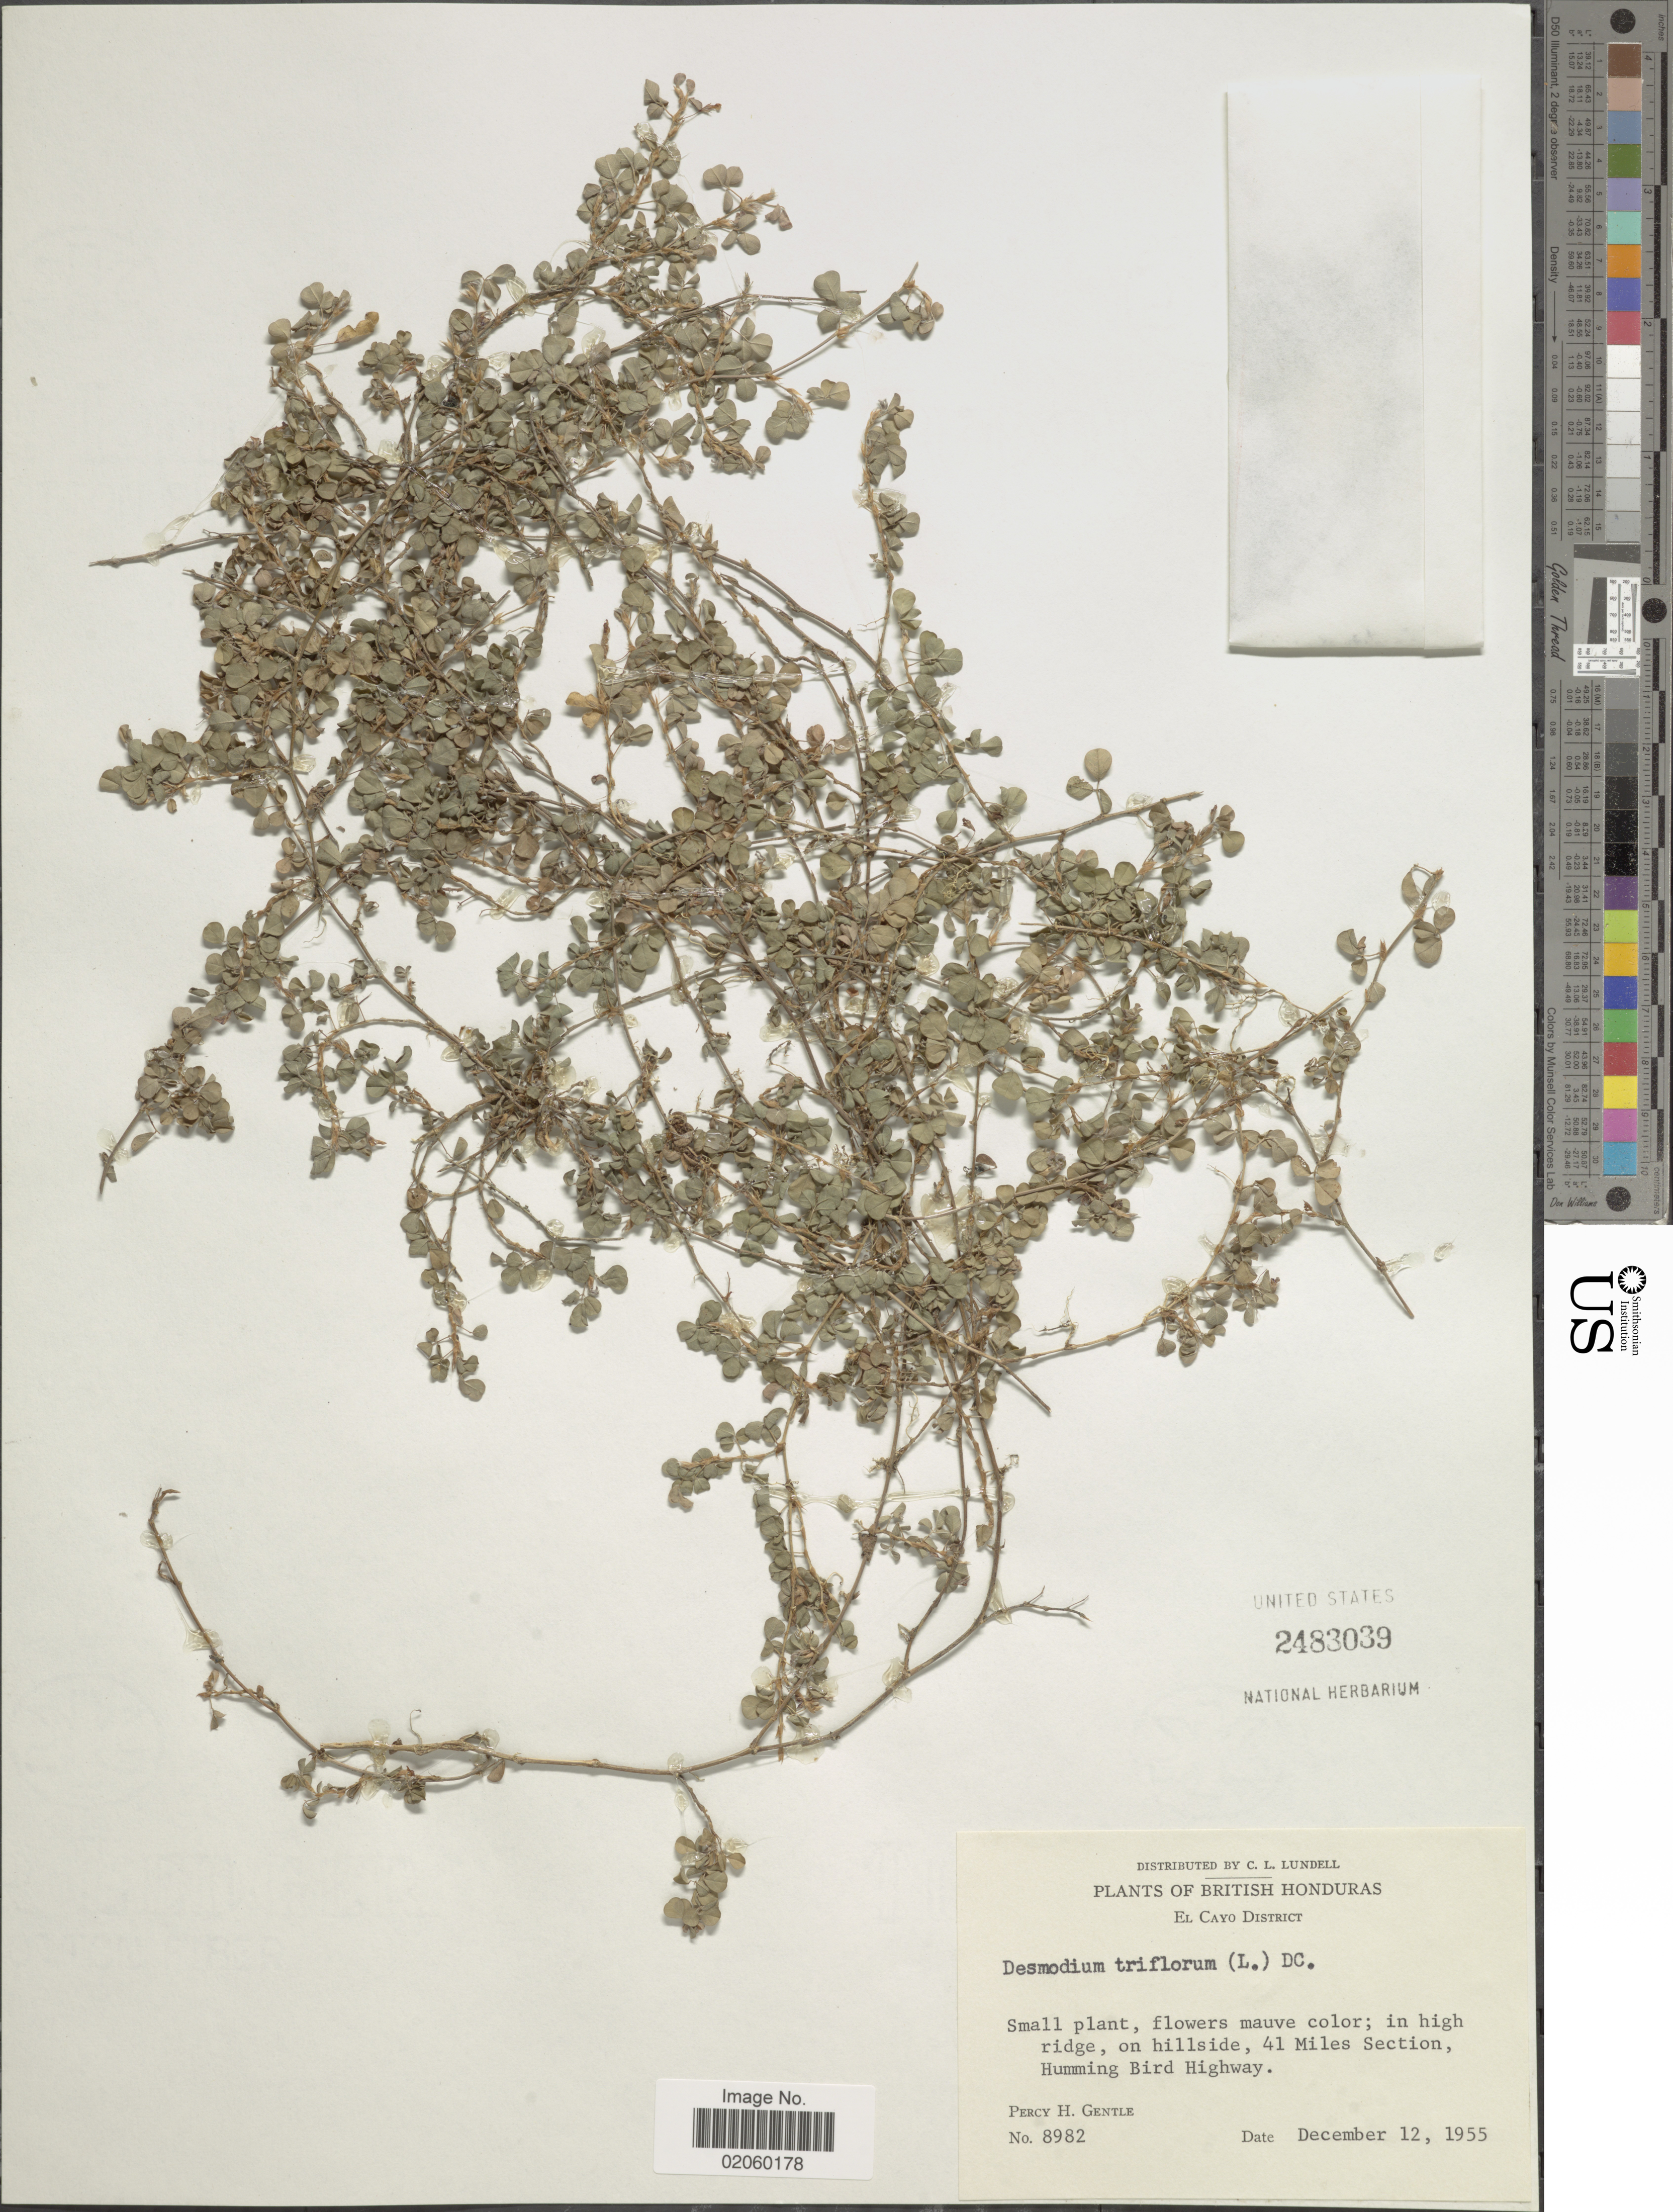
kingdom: Plantae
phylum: Tracheophyta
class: Magnoliopsida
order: Fabales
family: Fabaceae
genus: Grona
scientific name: Grona triflora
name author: (L.) H. Ohashi & K. Ohashi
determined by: Strong, Mark T., (BOT), Smithsonian Institution - National Museum of Natural History (UNITED STATES)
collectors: P. H. Gentle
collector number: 8982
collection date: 1955-12-12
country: Belize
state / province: Cayo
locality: British Honduras, On hillside, 41 miles section, Humming Bird Highway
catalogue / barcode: US 2483039